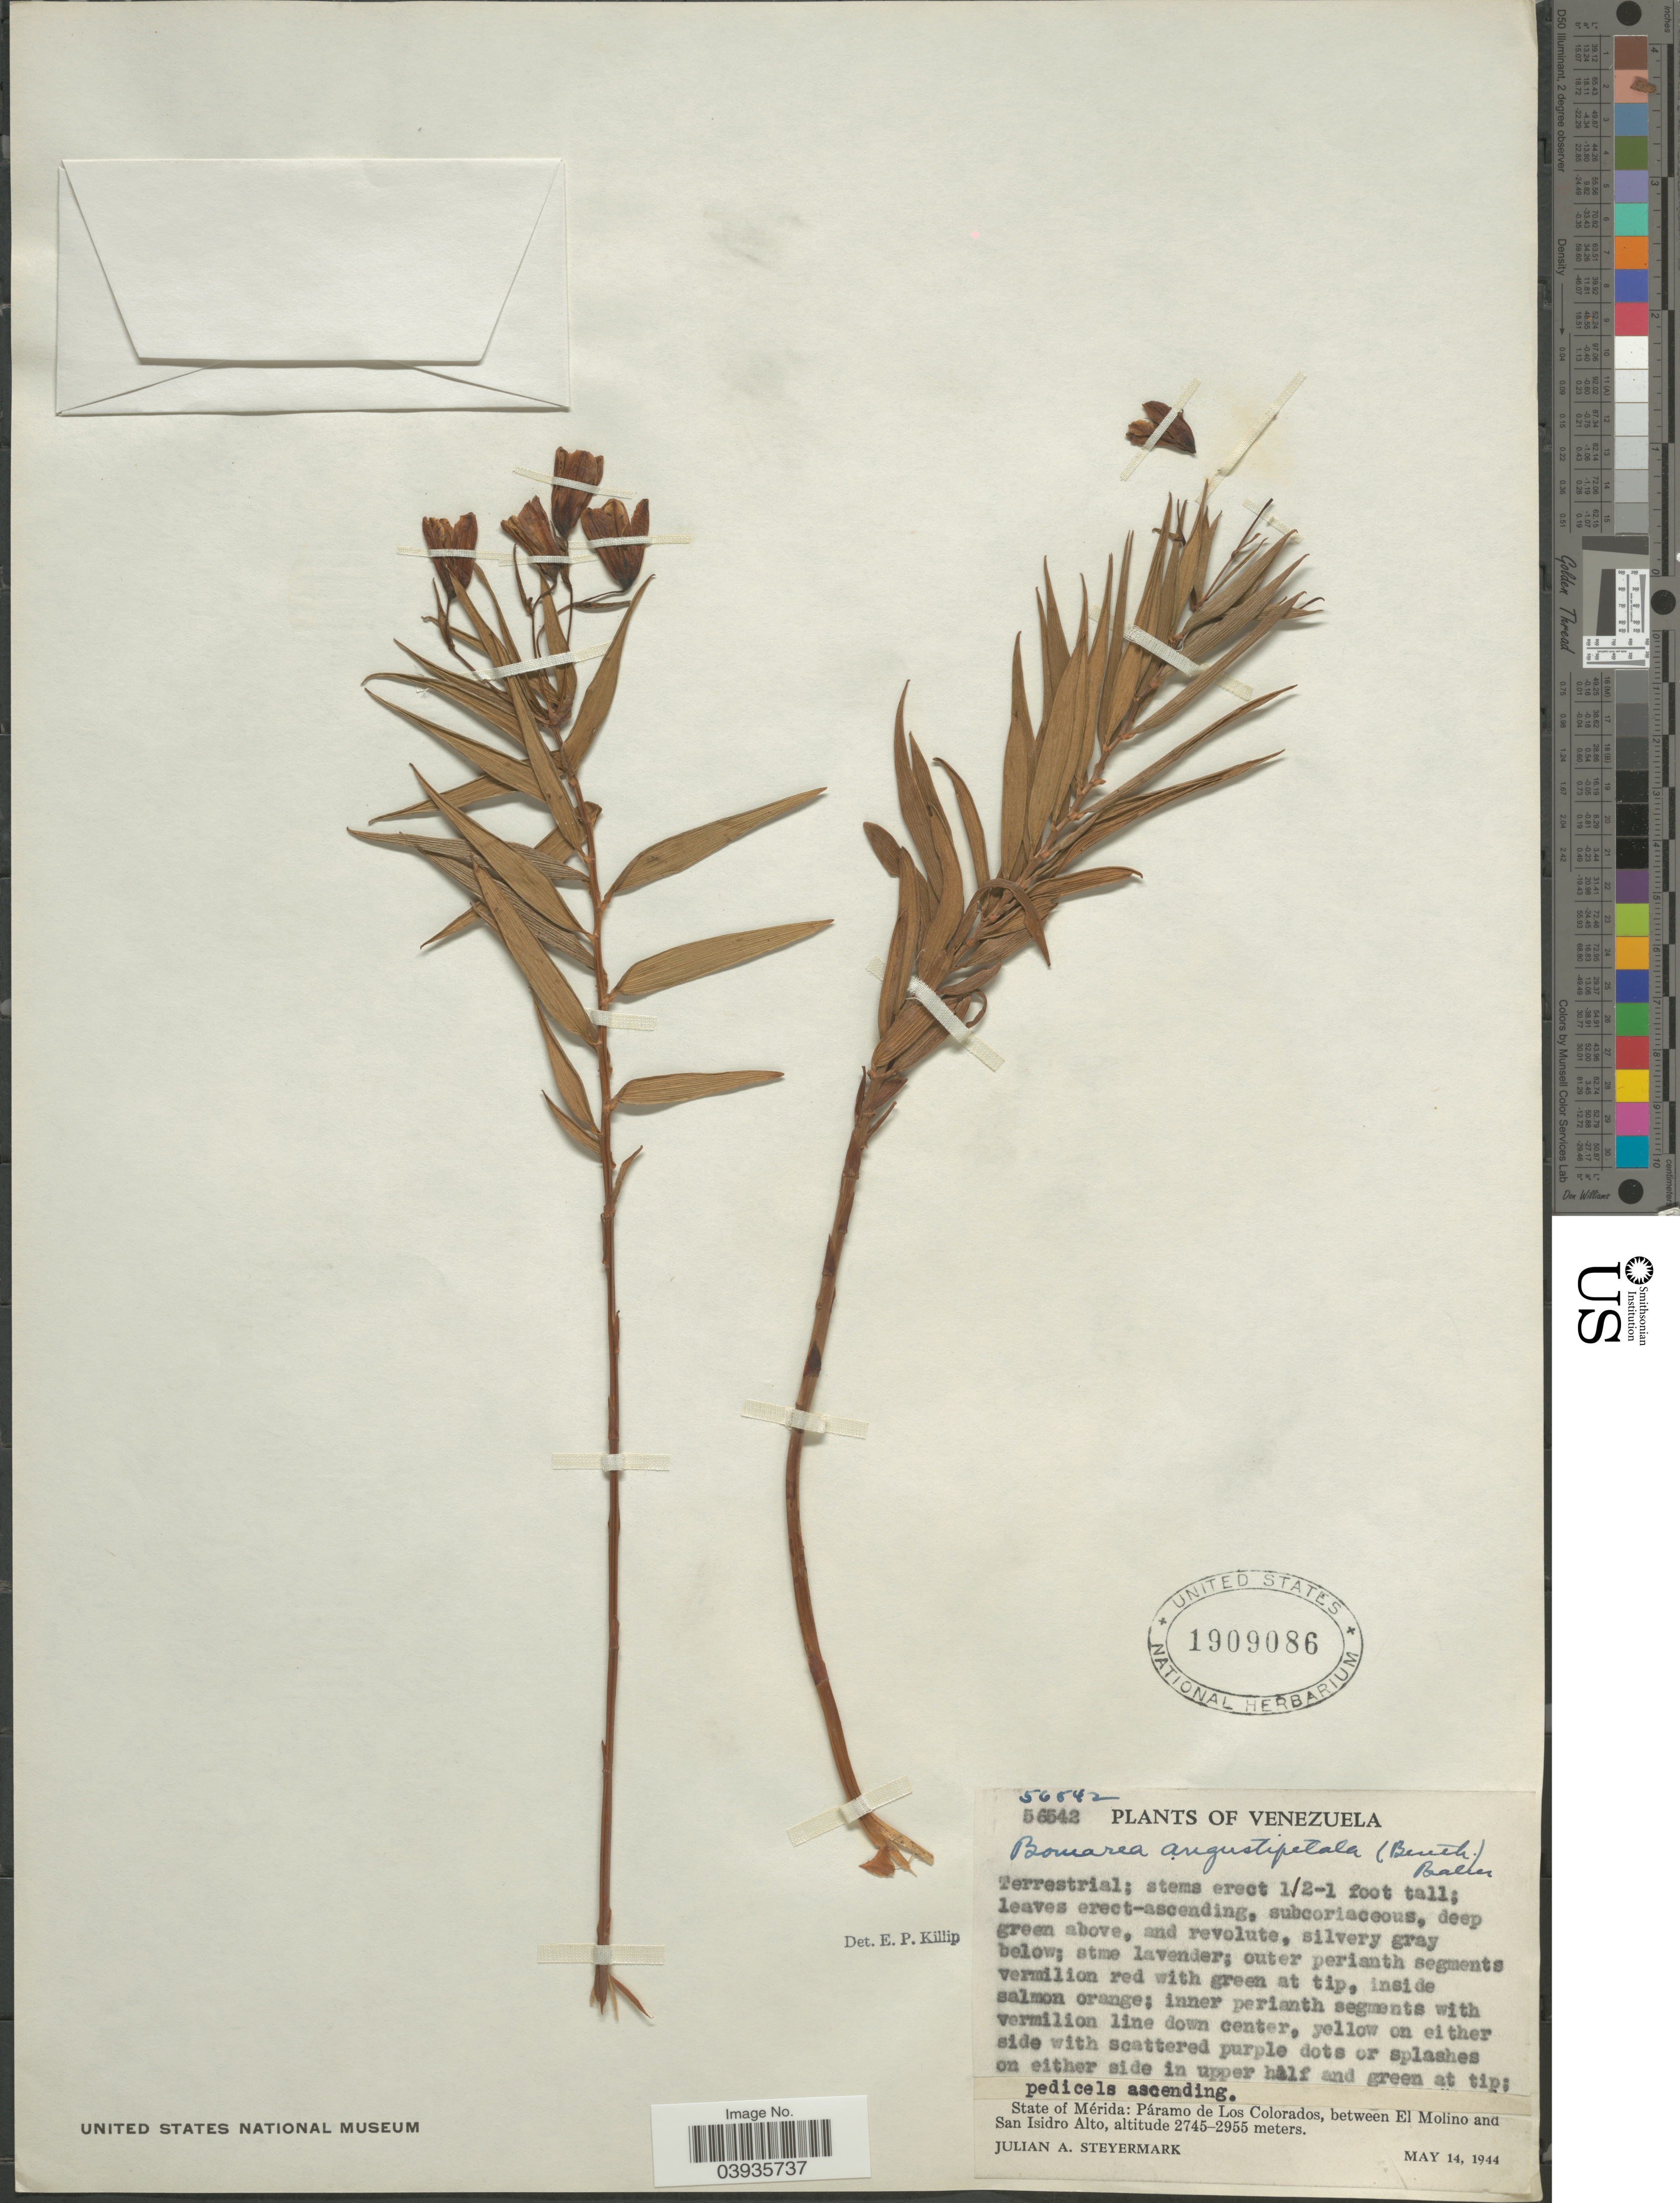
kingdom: Plantae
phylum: Tracheophyta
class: Liliopsida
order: Liliales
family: Alstroemeriaceae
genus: Bomarea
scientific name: Bomarea angustipetala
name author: Baker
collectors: J. Steyermark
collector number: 56542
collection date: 1944-05-14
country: Venezuela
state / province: Merida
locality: Páramo de Los Colorados, between El Molino and San Isidro Alto.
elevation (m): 2745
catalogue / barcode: US 1909086